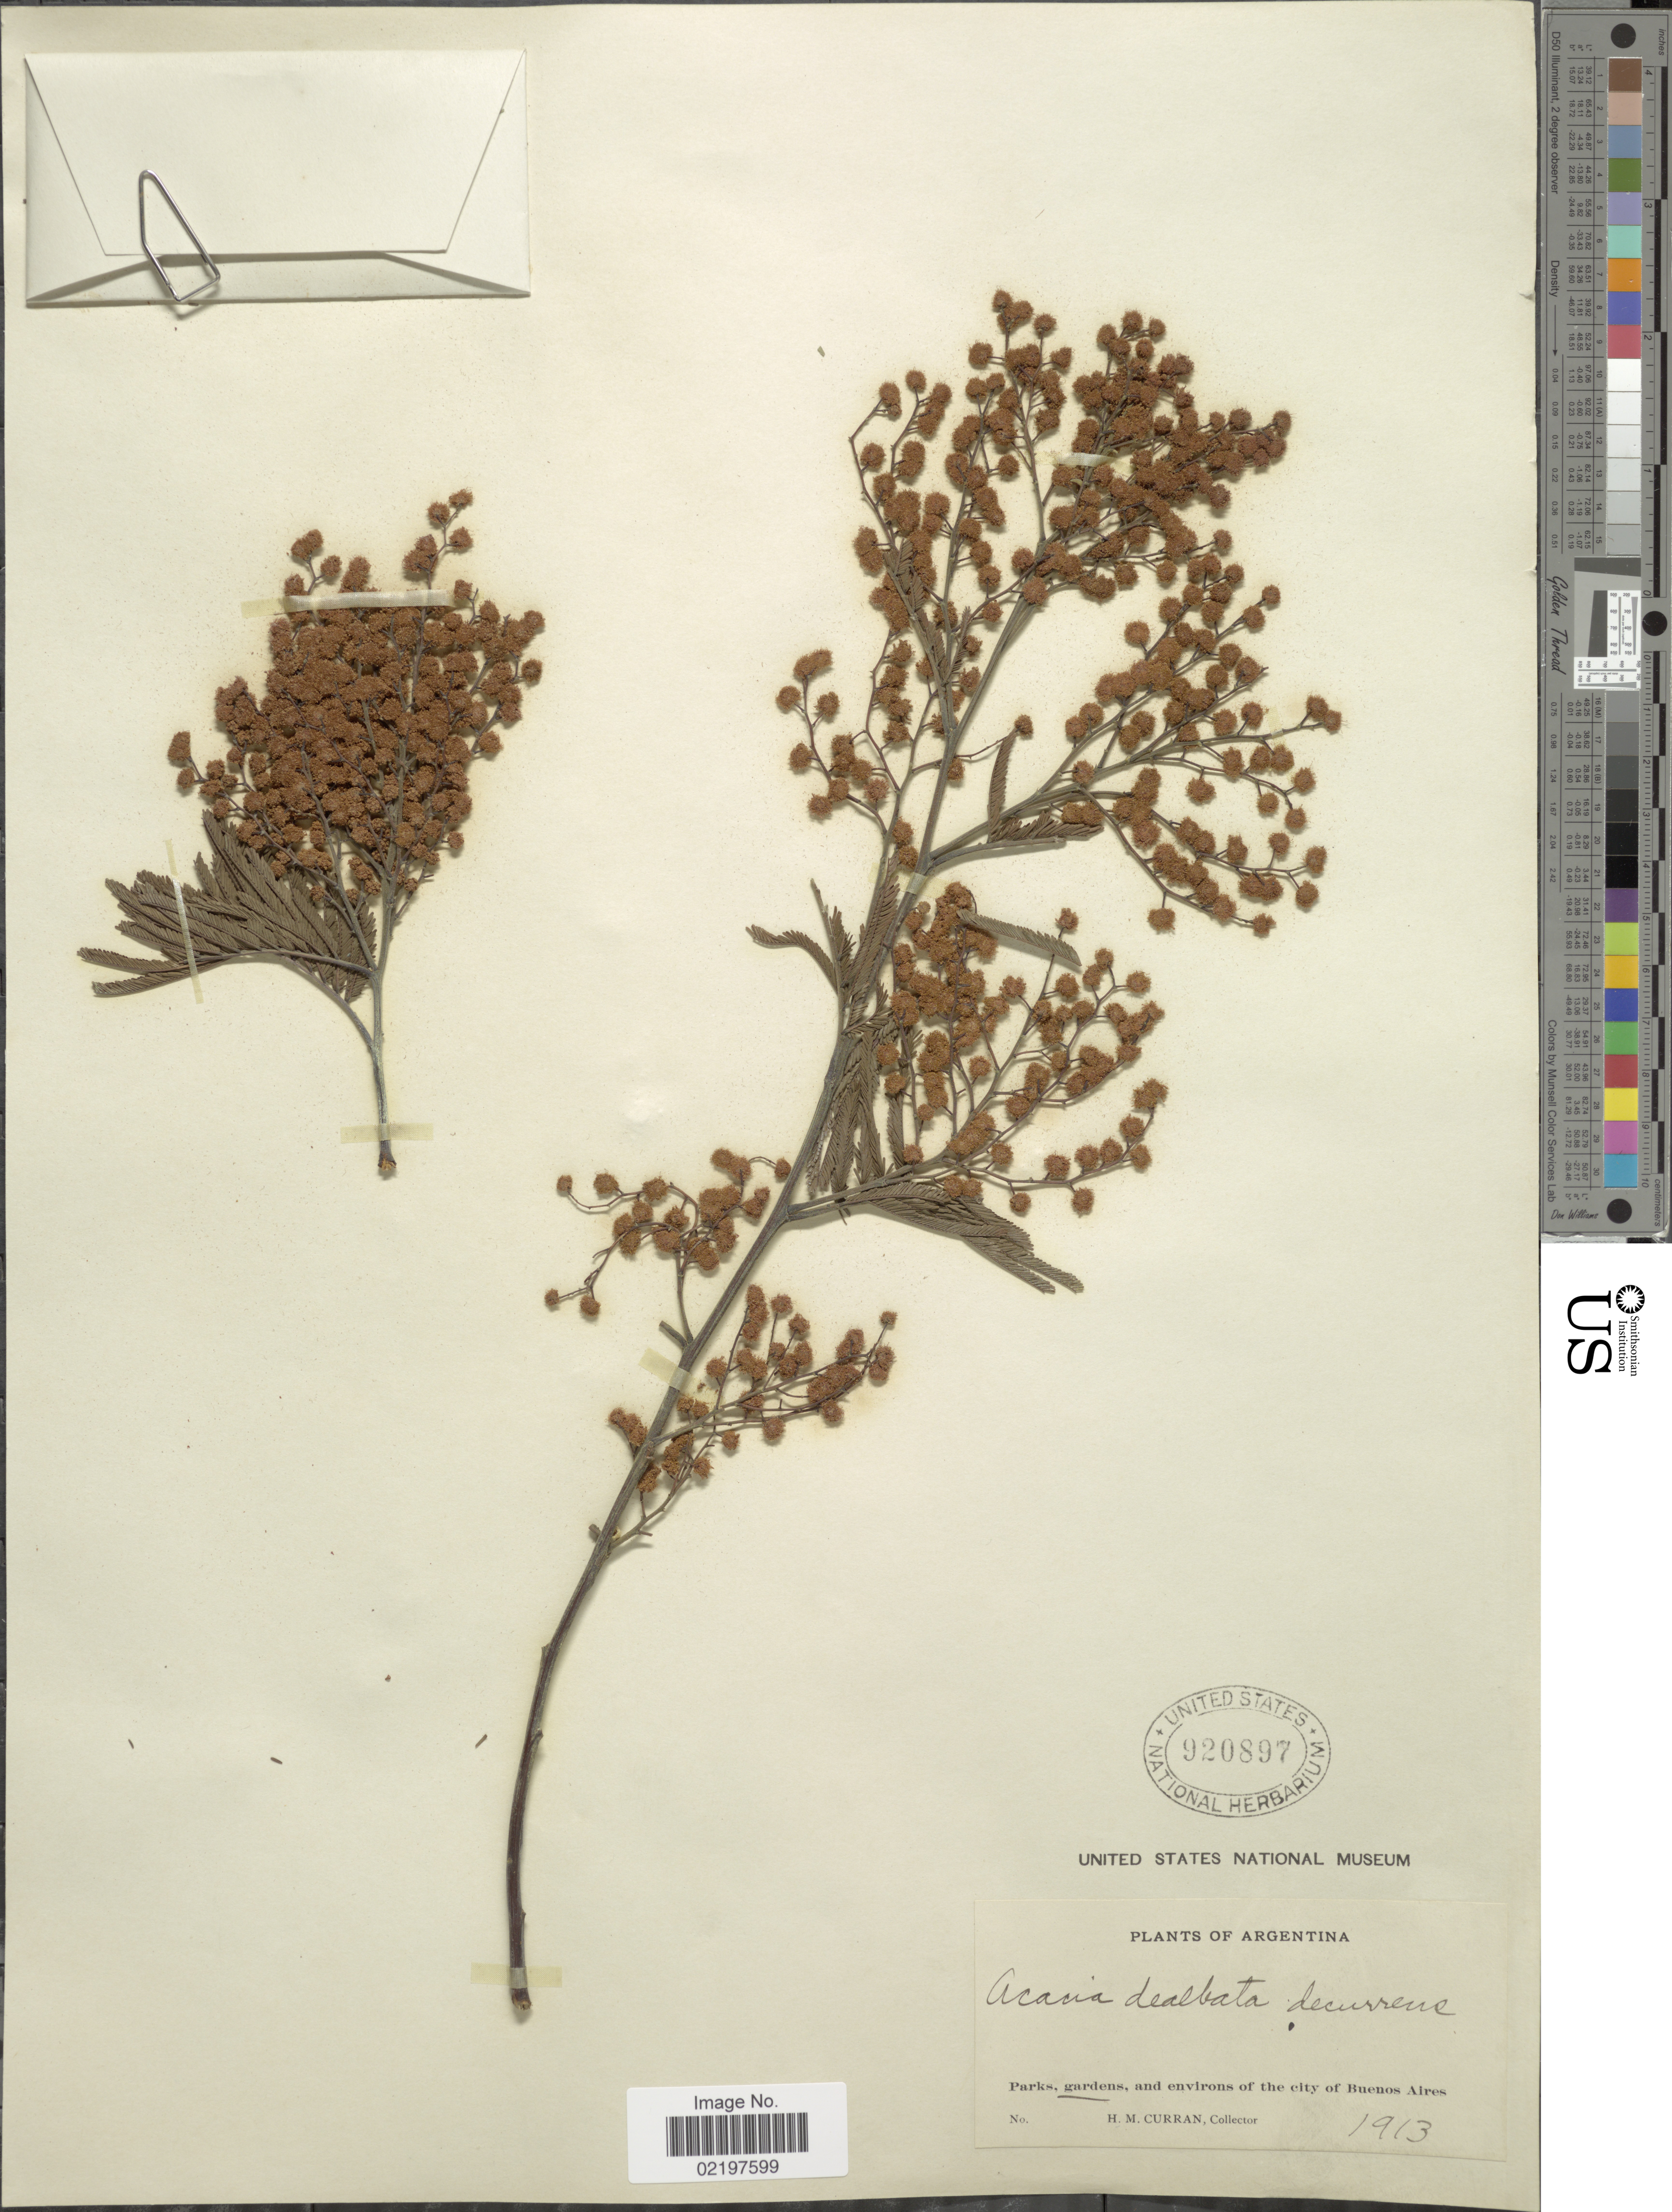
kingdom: Plantae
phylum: Tracheophyta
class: Magnoliopsida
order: Fabales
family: Fabaceae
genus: Acacia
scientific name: Acacia decurrens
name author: (J.C. Wendl.) Willd.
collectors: H. M. Curran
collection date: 1913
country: Argentina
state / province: Buenos Aires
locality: Parks, gardens, and environs of the City of Buenos Aires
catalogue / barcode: US 920897